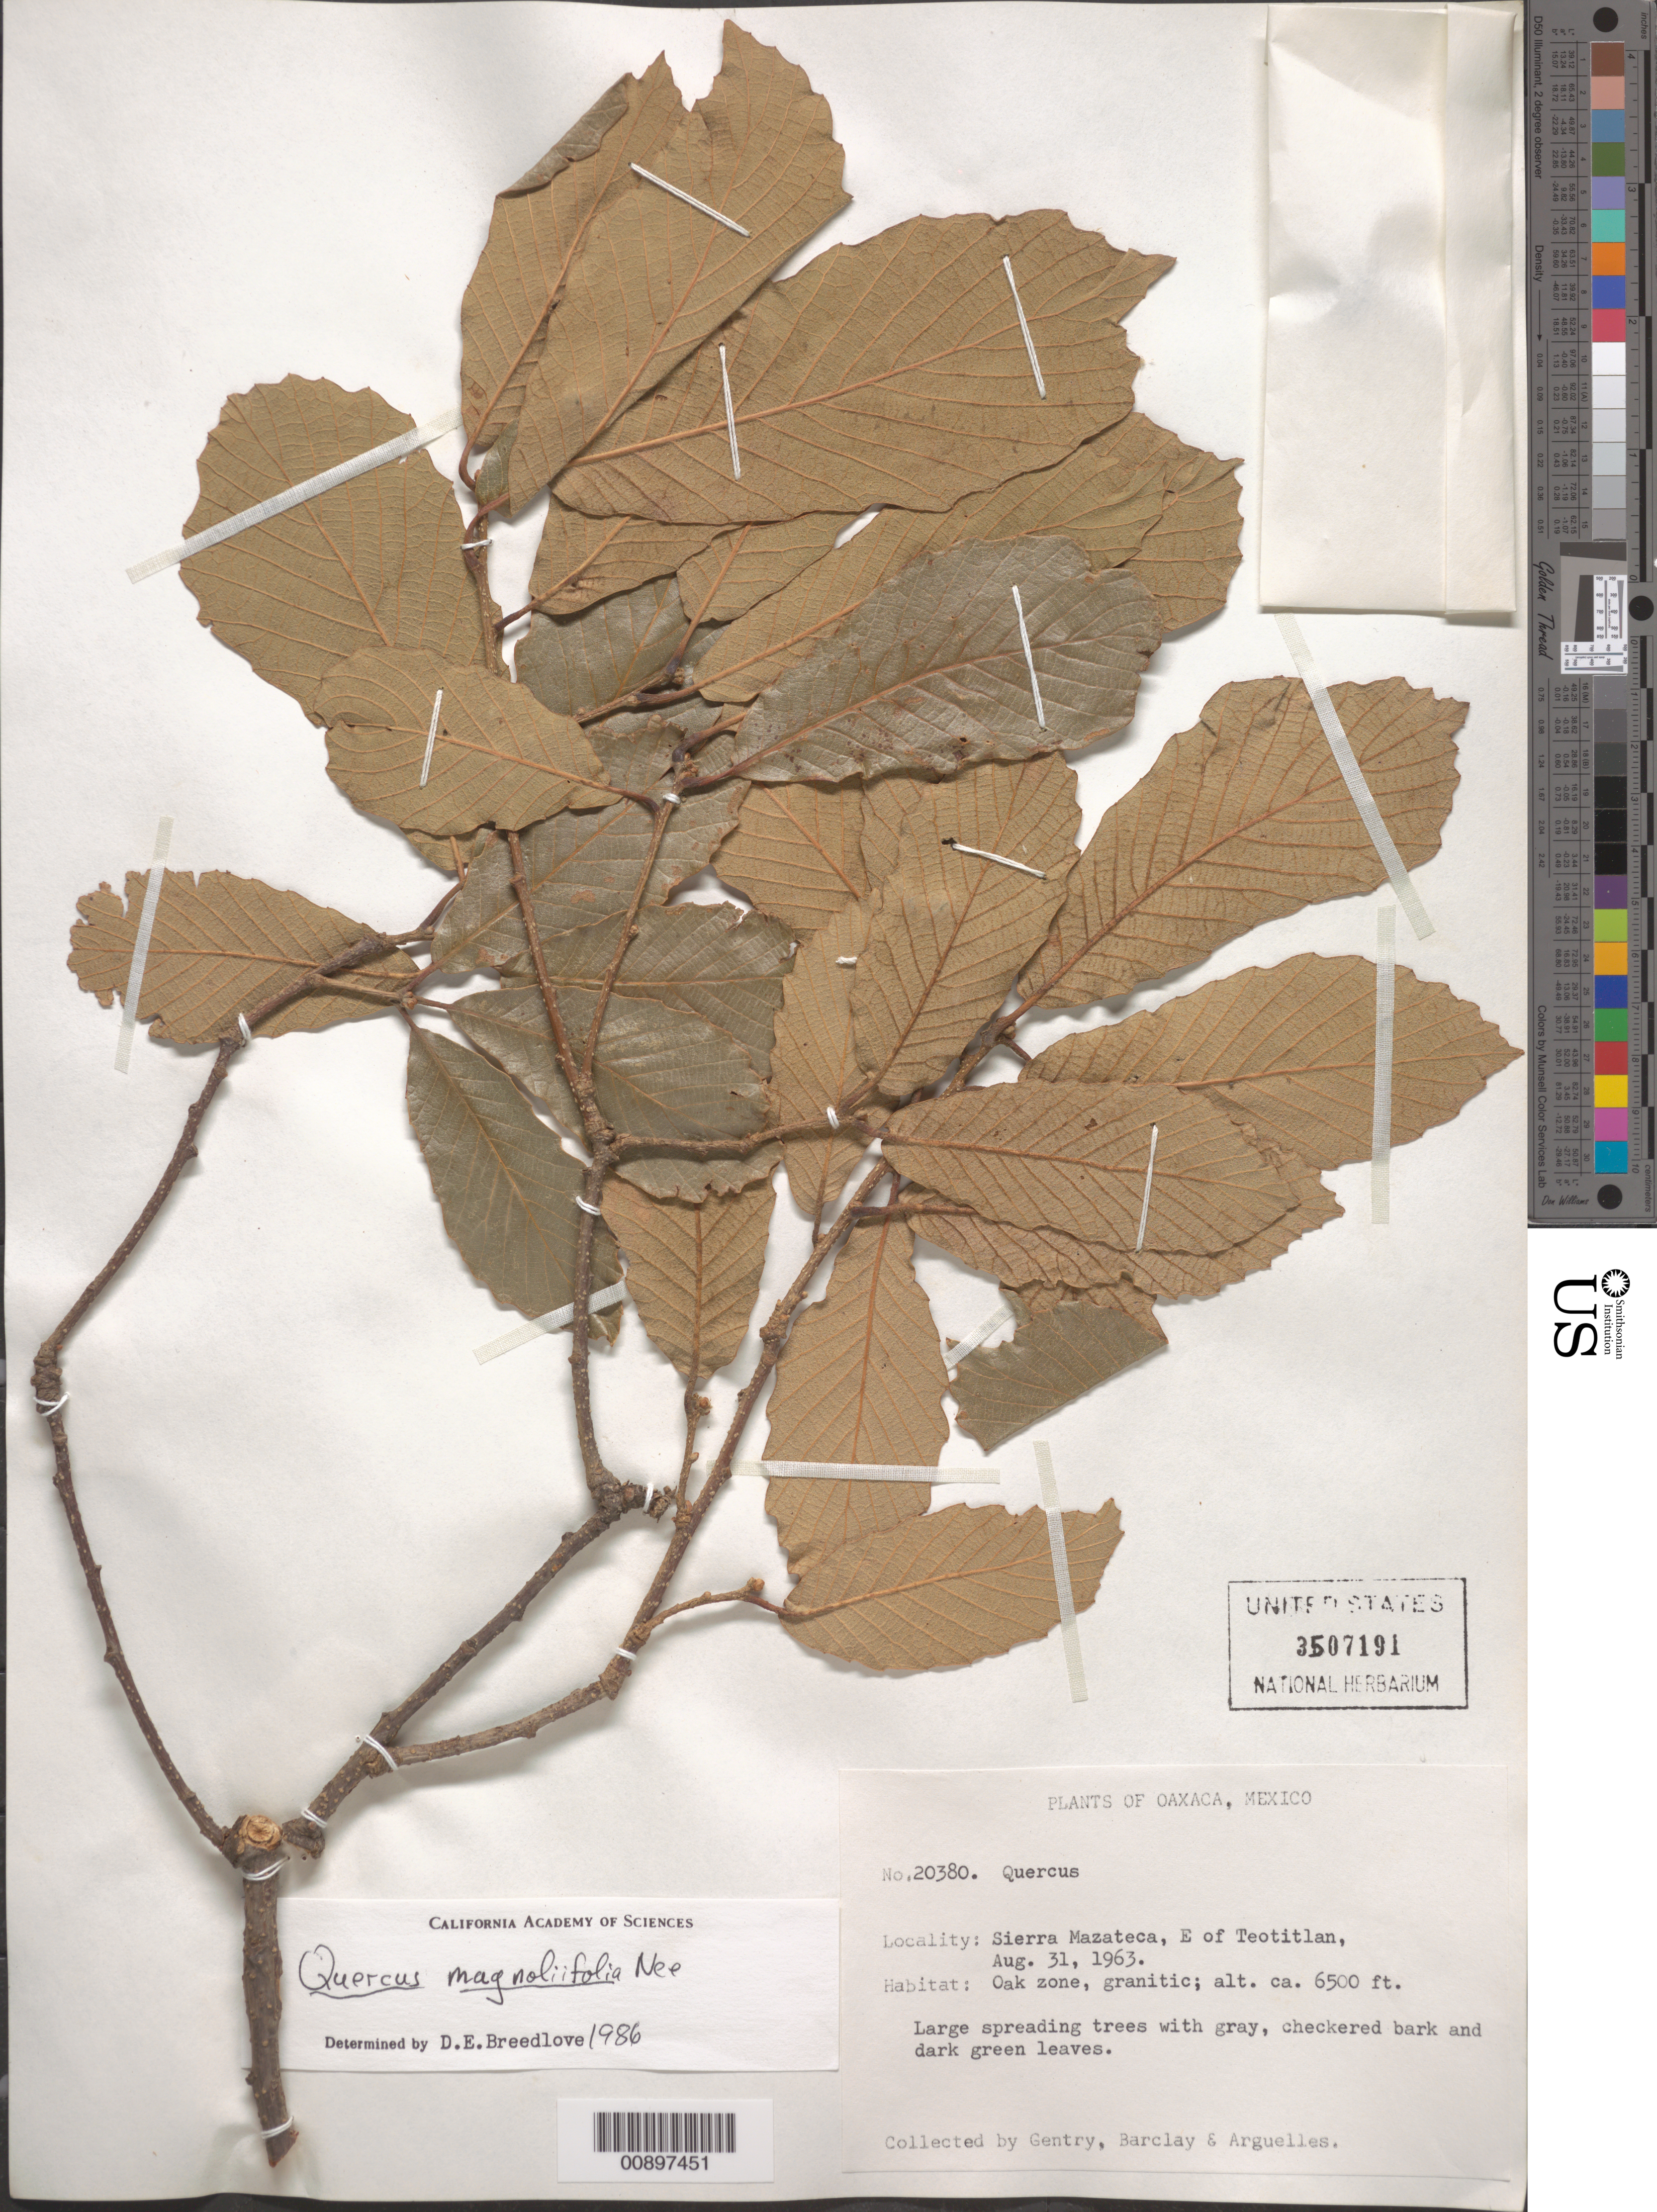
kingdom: Plantae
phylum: Tracheophyta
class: Magnoliopsida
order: Fagales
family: Fagaceae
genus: Quercus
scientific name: Quercus magnoliifolia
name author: Née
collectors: Gentry, --, -- Barclay & Arguelles, --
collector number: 20380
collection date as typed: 31 Aug 1963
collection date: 1963-08-31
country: Mexico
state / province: Oaxaca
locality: Sierra Mazateca, E of Teotitlan.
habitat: Oak zone, granitic.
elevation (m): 1981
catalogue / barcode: US 3507191